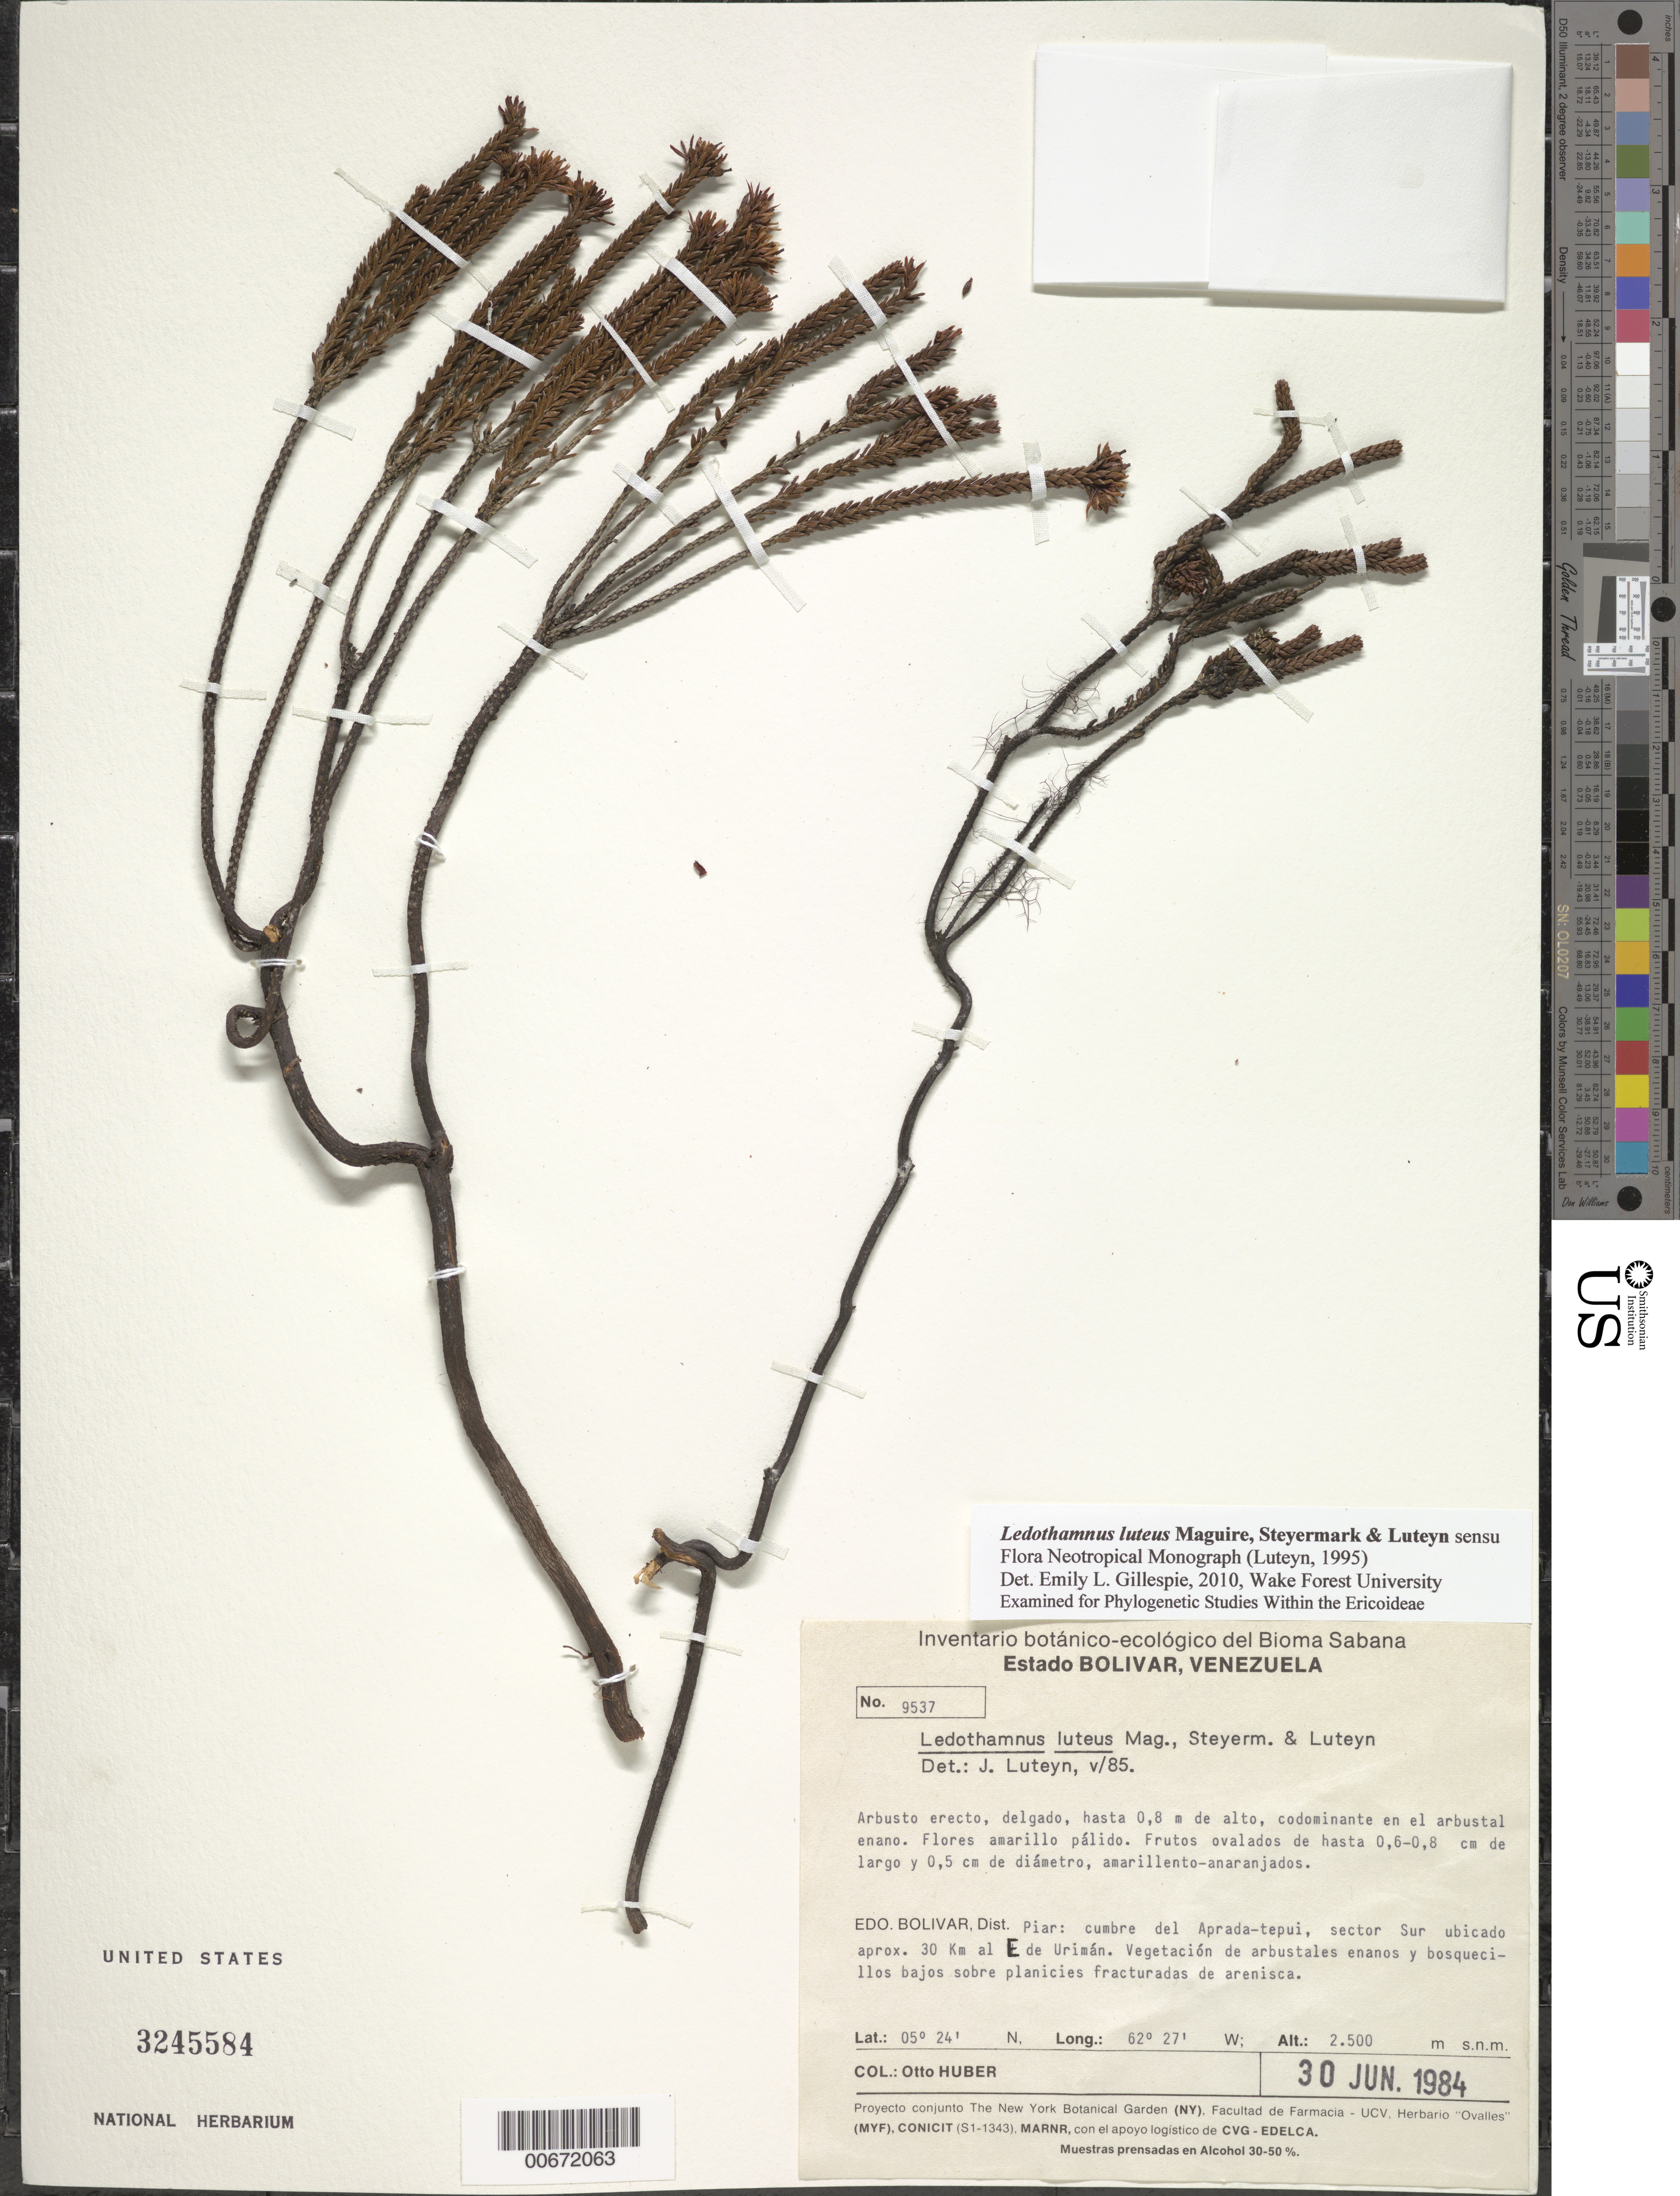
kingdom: Plantae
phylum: Tracheophyta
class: Magnoliopsida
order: Ericales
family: Ericaceae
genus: Ledothamnus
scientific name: Ledothamnus luteus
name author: Maguire et al.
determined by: Luteyn, J. L.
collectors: O. Huber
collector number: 9537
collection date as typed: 30-Jun-84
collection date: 1984-06-30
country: Venezuela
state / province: Bolívar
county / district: Piar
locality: Aprada-tepuí, 30 km E de Urimán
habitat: Vegetation de arbustales enanos y bosquecillos bajos sobre planicies fracturdas de arenisca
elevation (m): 2500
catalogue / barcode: US 3245584